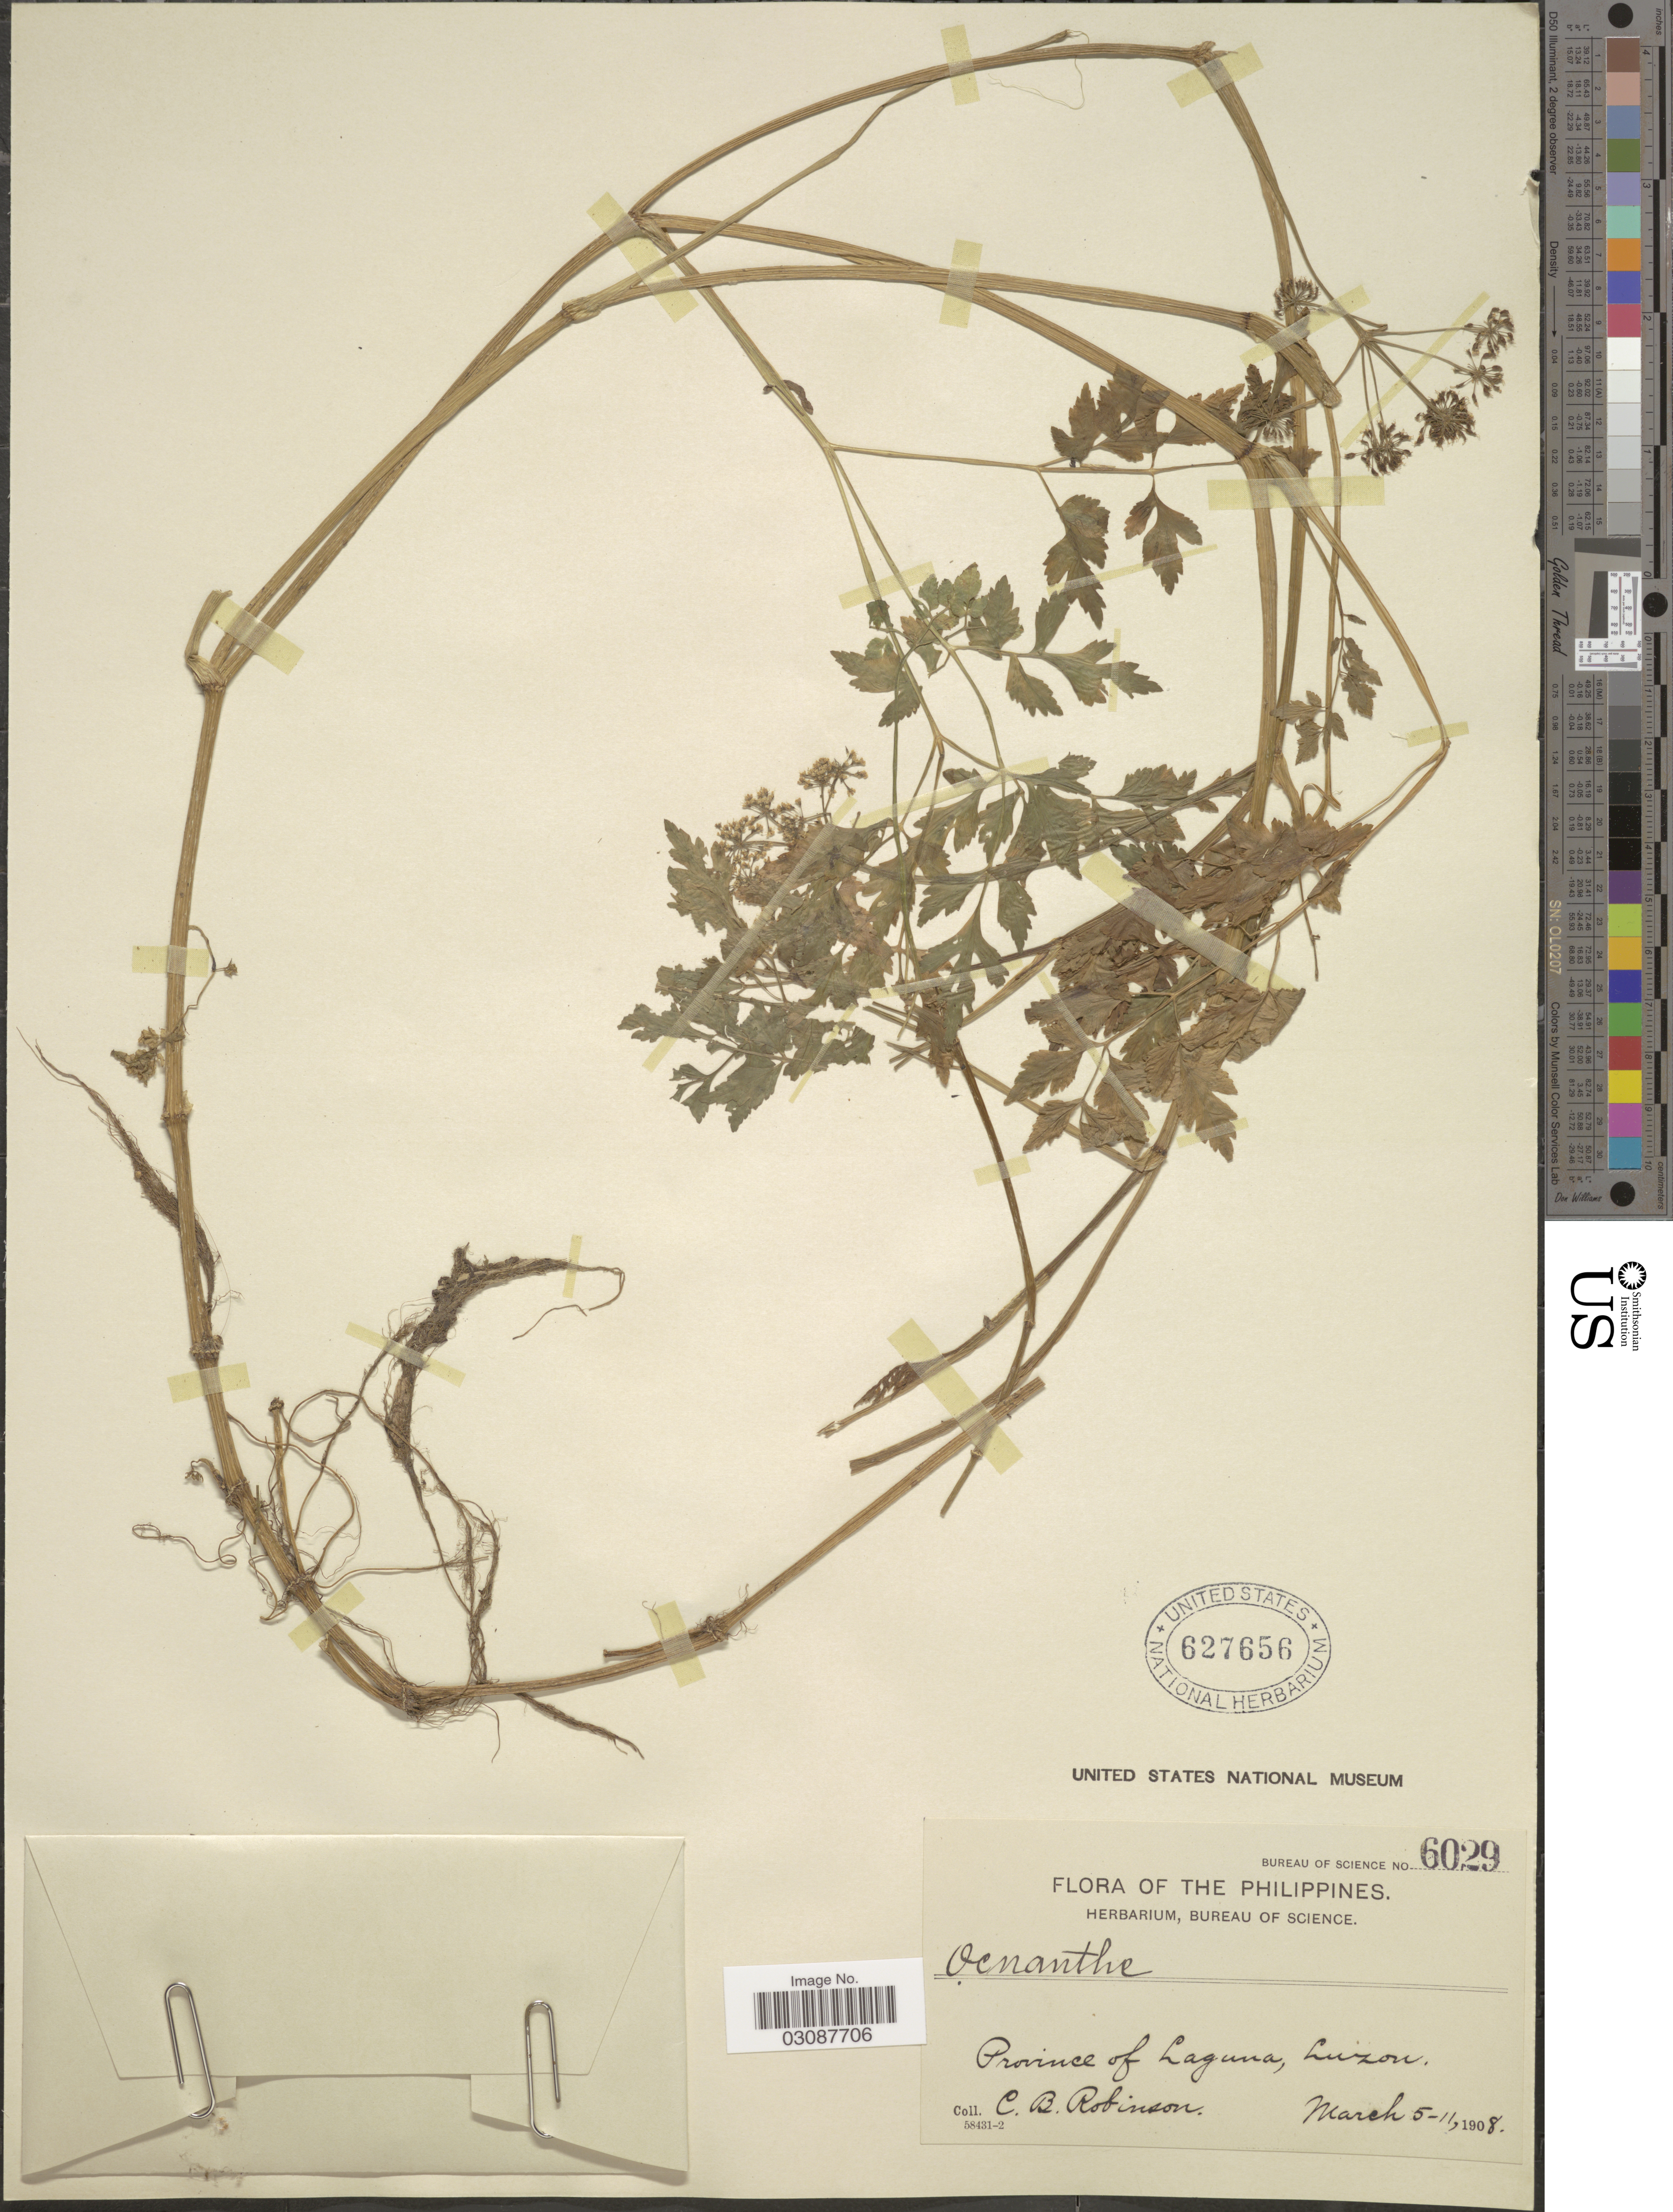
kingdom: Plantae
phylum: Tracheophyta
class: Magnoliopsida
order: Apiales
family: Apiaceae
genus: Oenanthe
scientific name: Oenanthe laciniata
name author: Zoll.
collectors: C. Robinson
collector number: Bureau of Science 6029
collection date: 1908-03-05/1908-03-11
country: Philippines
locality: Province of Laguna, Luzon.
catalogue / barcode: US 627656